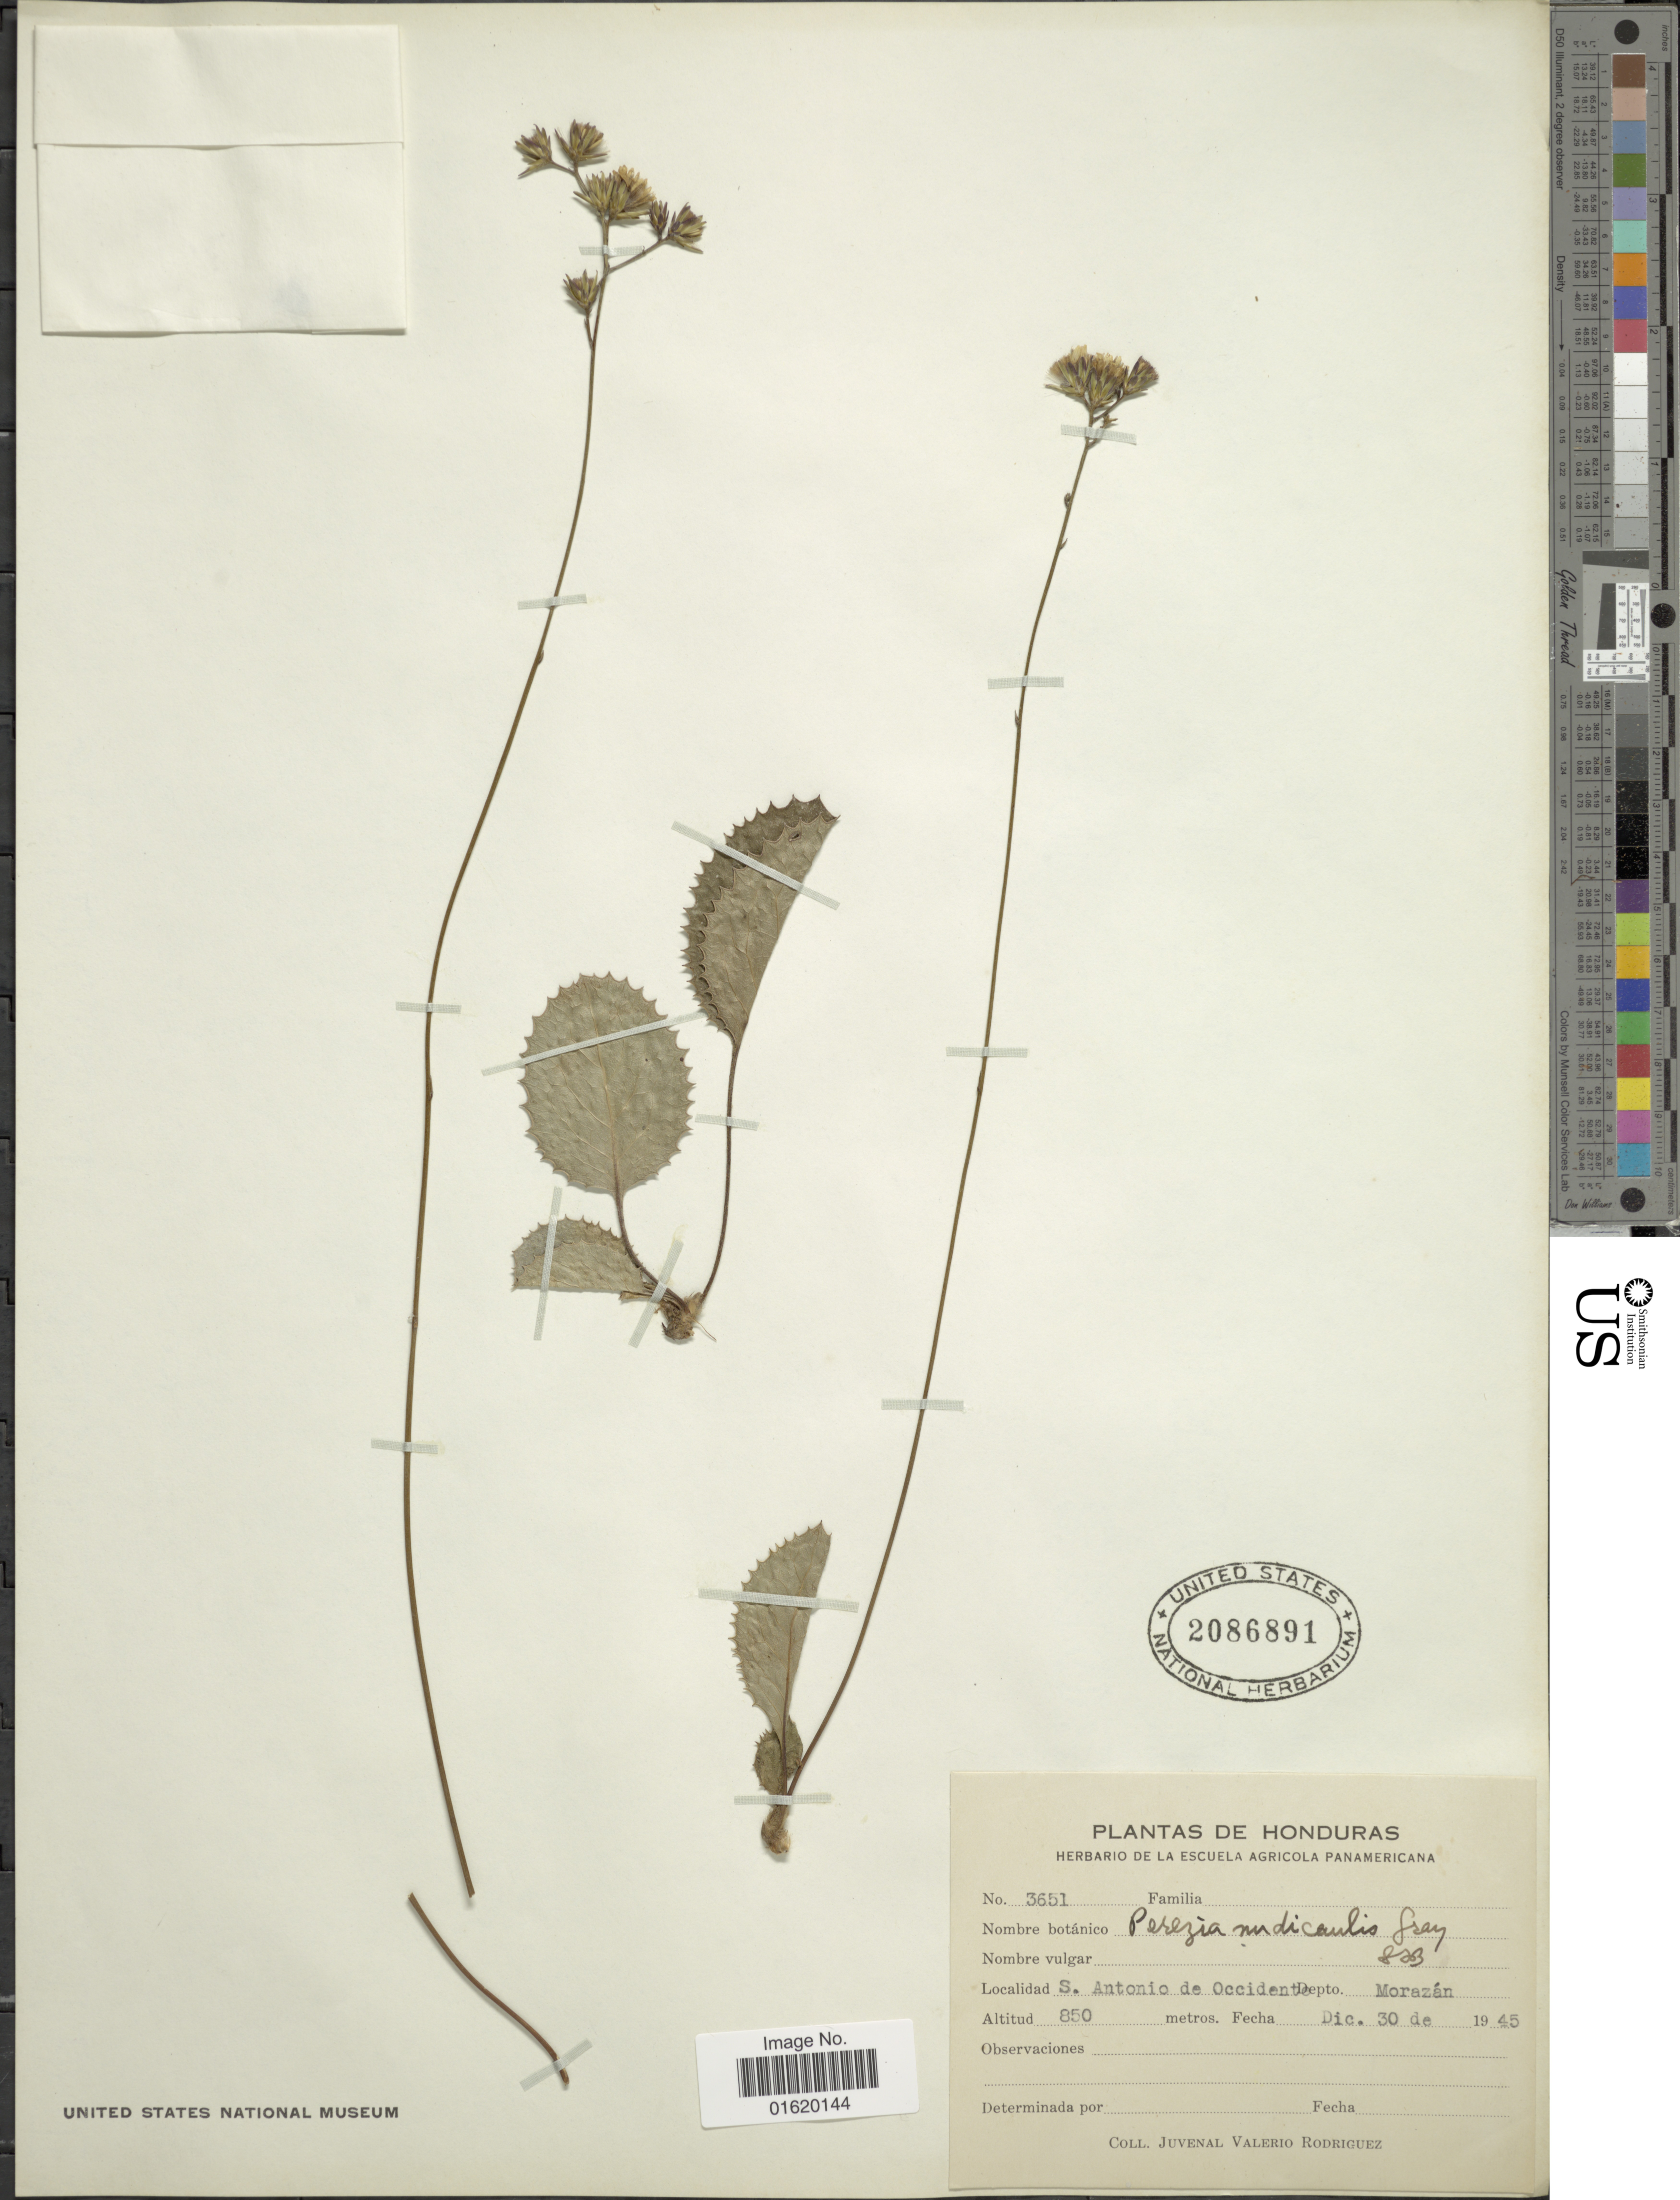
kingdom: Plantae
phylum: Tracheophyta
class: Magnoliopsida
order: Asterales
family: Asteraceae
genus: Acourtia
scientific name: Acourtia nudicaulis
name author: (A. Gray) B.L. Turner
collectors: J. Rodriguez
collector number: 3651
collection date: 1945-12-30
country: Honduras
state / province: Fco. Morazán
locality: S. Anotonio de Occidente, Depto. Morazán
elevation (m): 850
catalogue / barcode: US 2086891